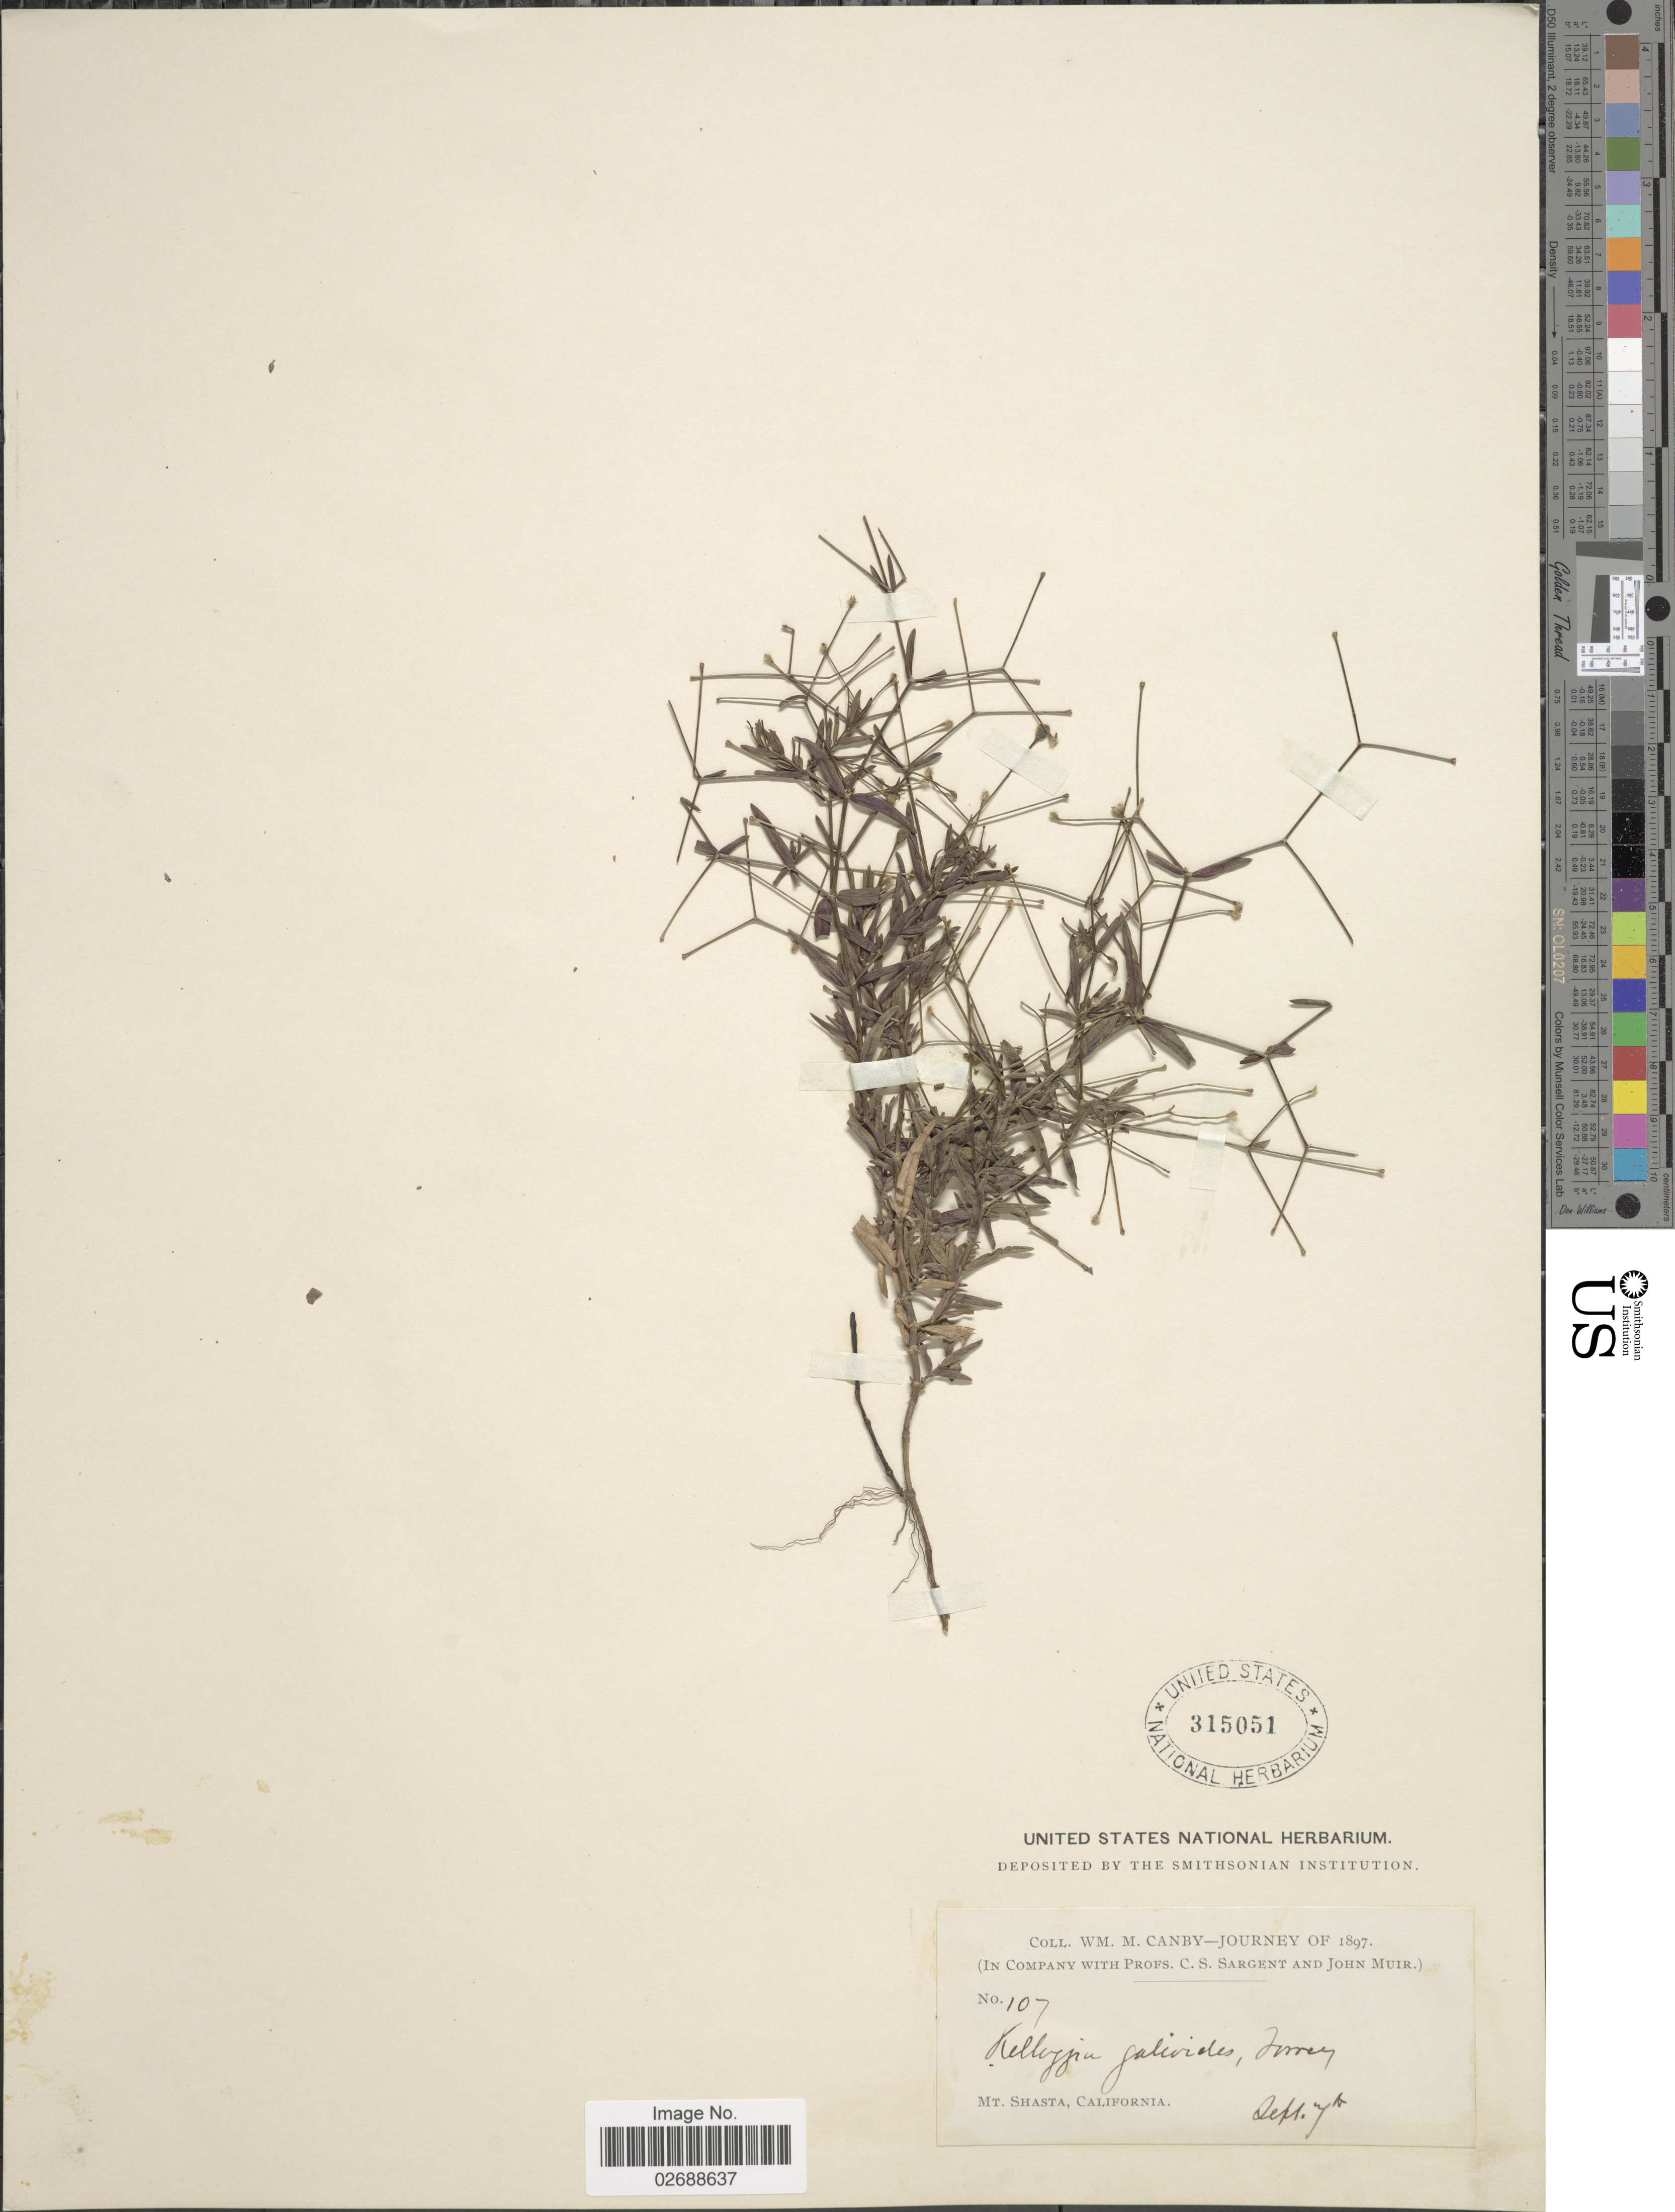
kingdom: Plantae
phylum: Tracheophyta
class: Magnoliopsida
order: Gentianales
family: Rubiaceae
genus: Kelloggia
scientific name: Kelloggia galioides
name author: Torr.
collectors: W. M. Canby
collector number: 107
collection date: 1897-09-07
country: United States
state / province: California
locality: Mt. Shasta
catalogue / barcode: US 315051